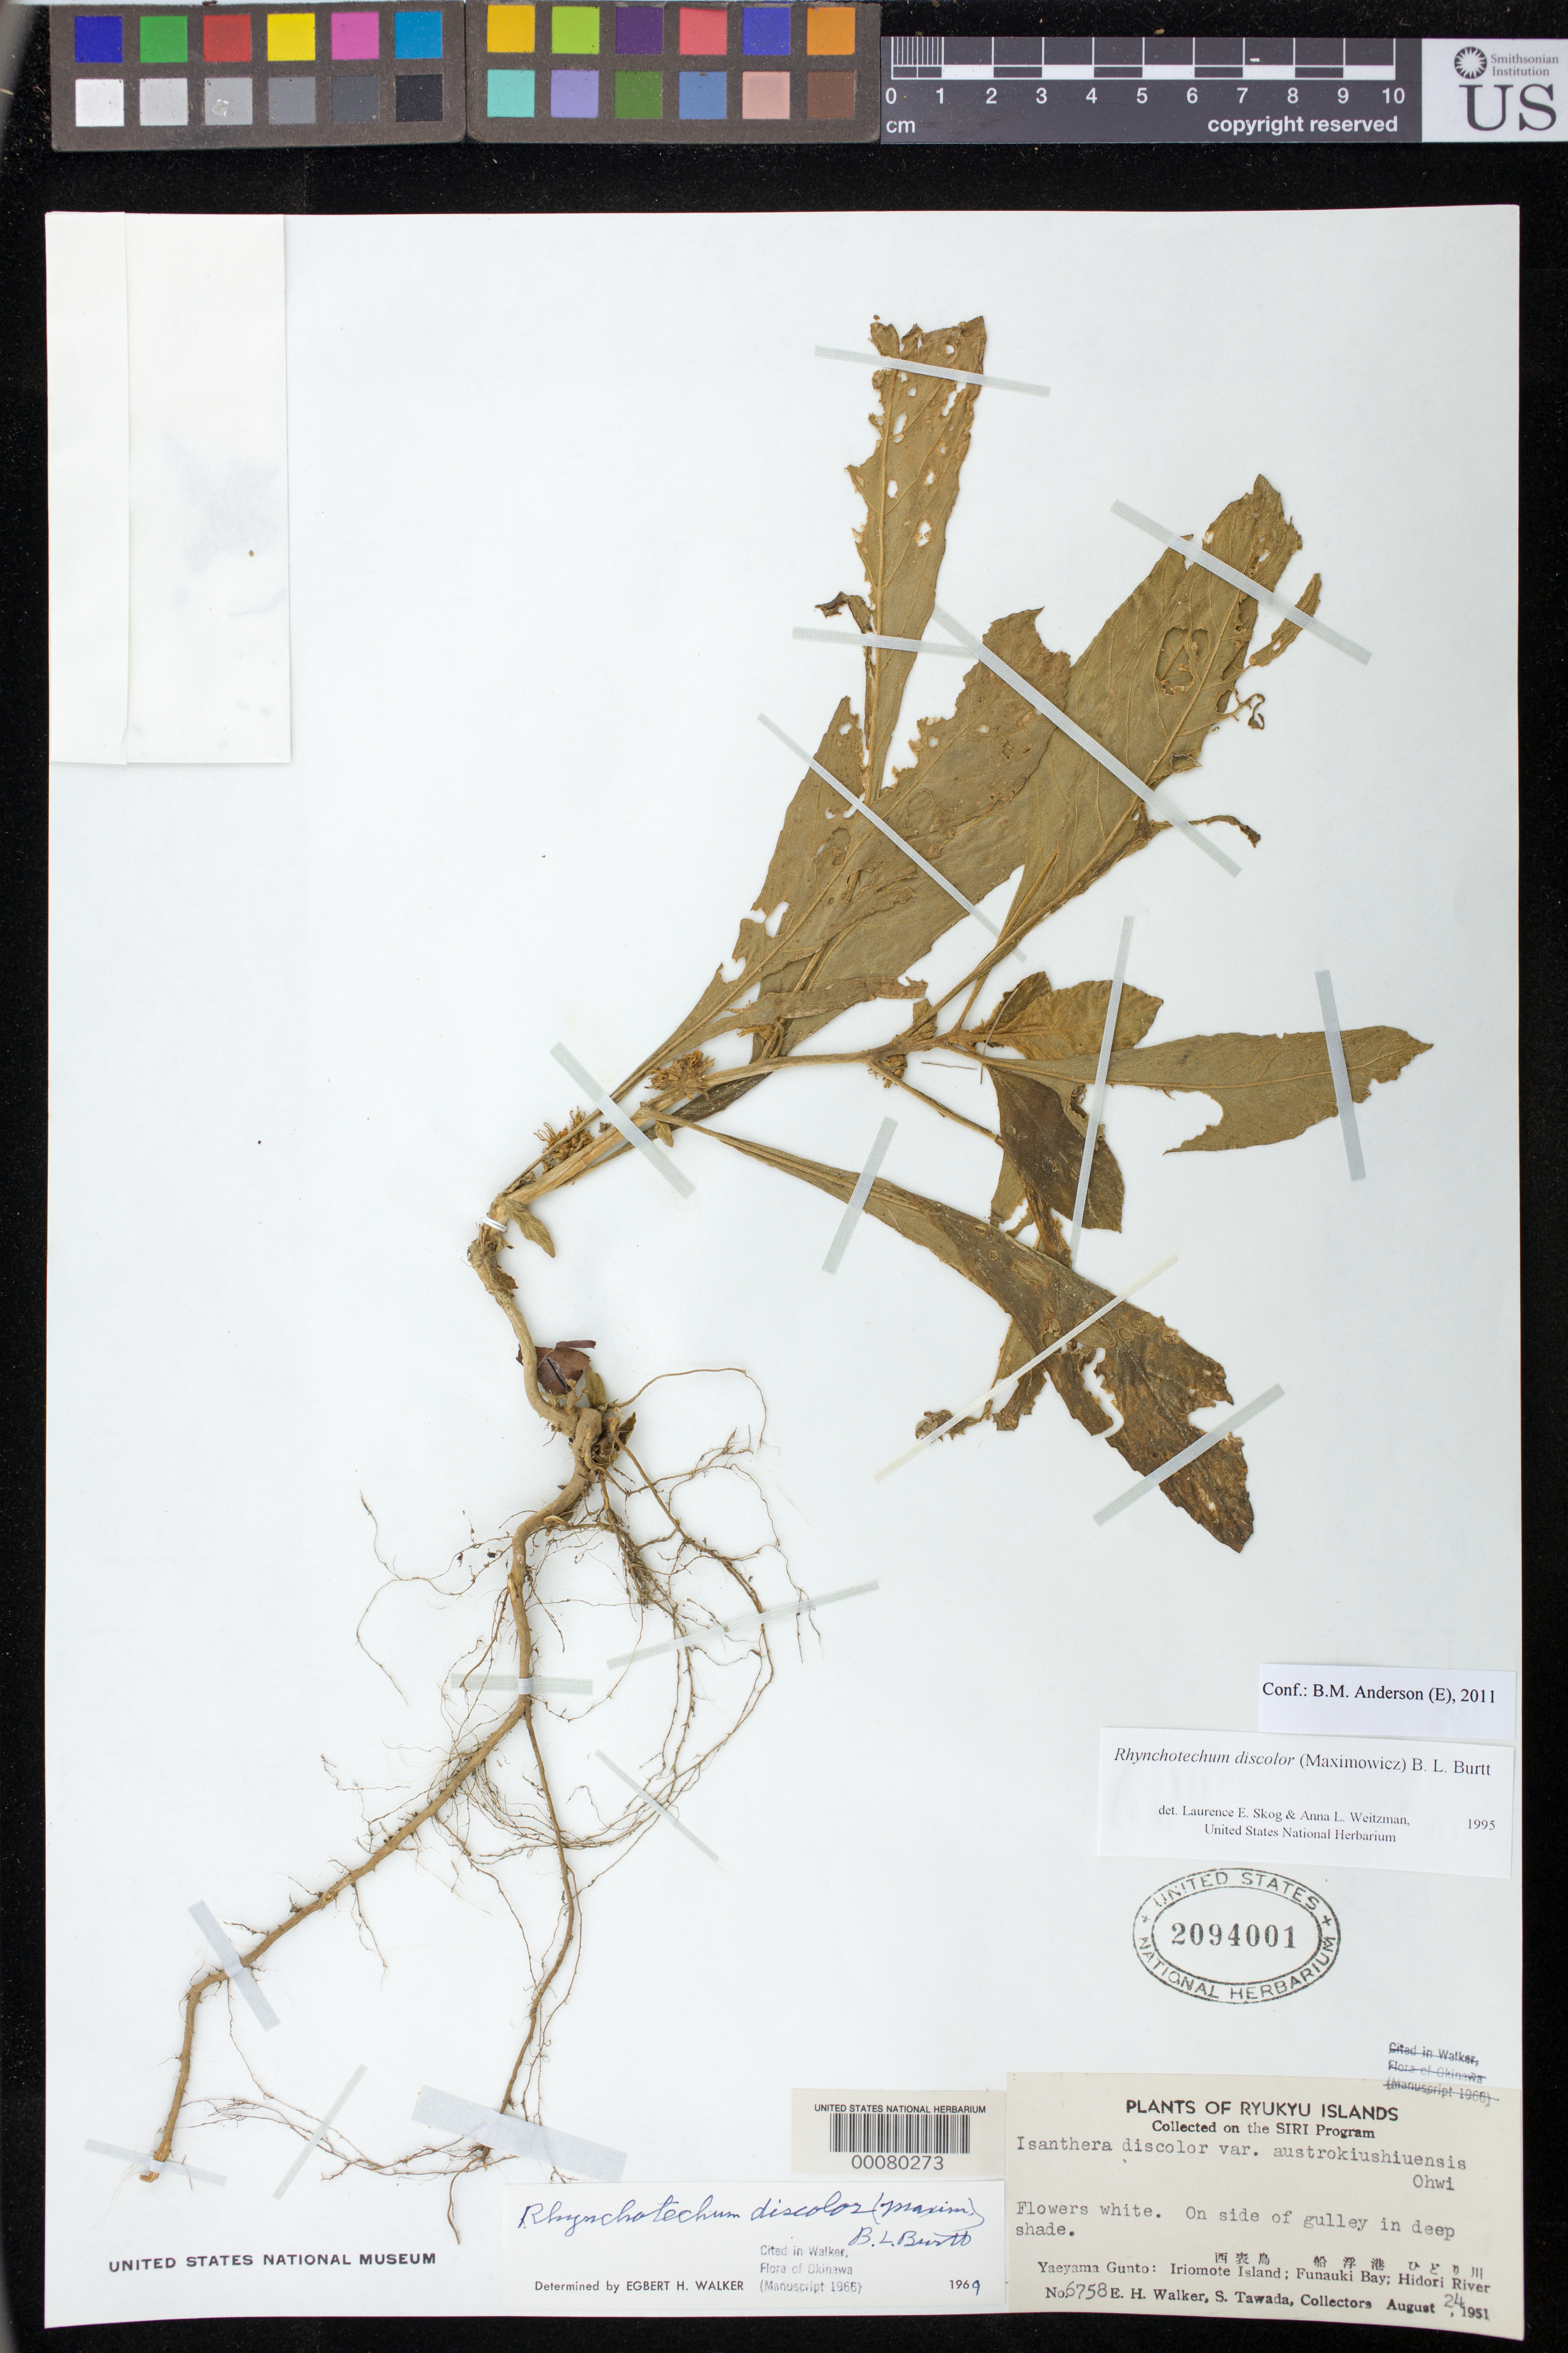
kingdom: Plantae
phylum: Tracheophyta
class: Magnoliopsida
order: Lamiales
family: Gesneriaceae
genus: Rhynchotechum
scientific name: Rhynchotechum discolor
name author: (Maxim.) B.L. Burtt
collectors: E. H. Walker & S. Tawada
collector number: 6758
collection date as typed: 24 Aug 1951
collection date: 1951-08-24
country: Japan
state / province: Okinawa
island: Iriomote I.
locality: Sakishima is., Yaeyama gunto, iriomote island, funauki bay, hidori river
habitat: On side of gully in deep shade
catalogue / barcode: US 2094001